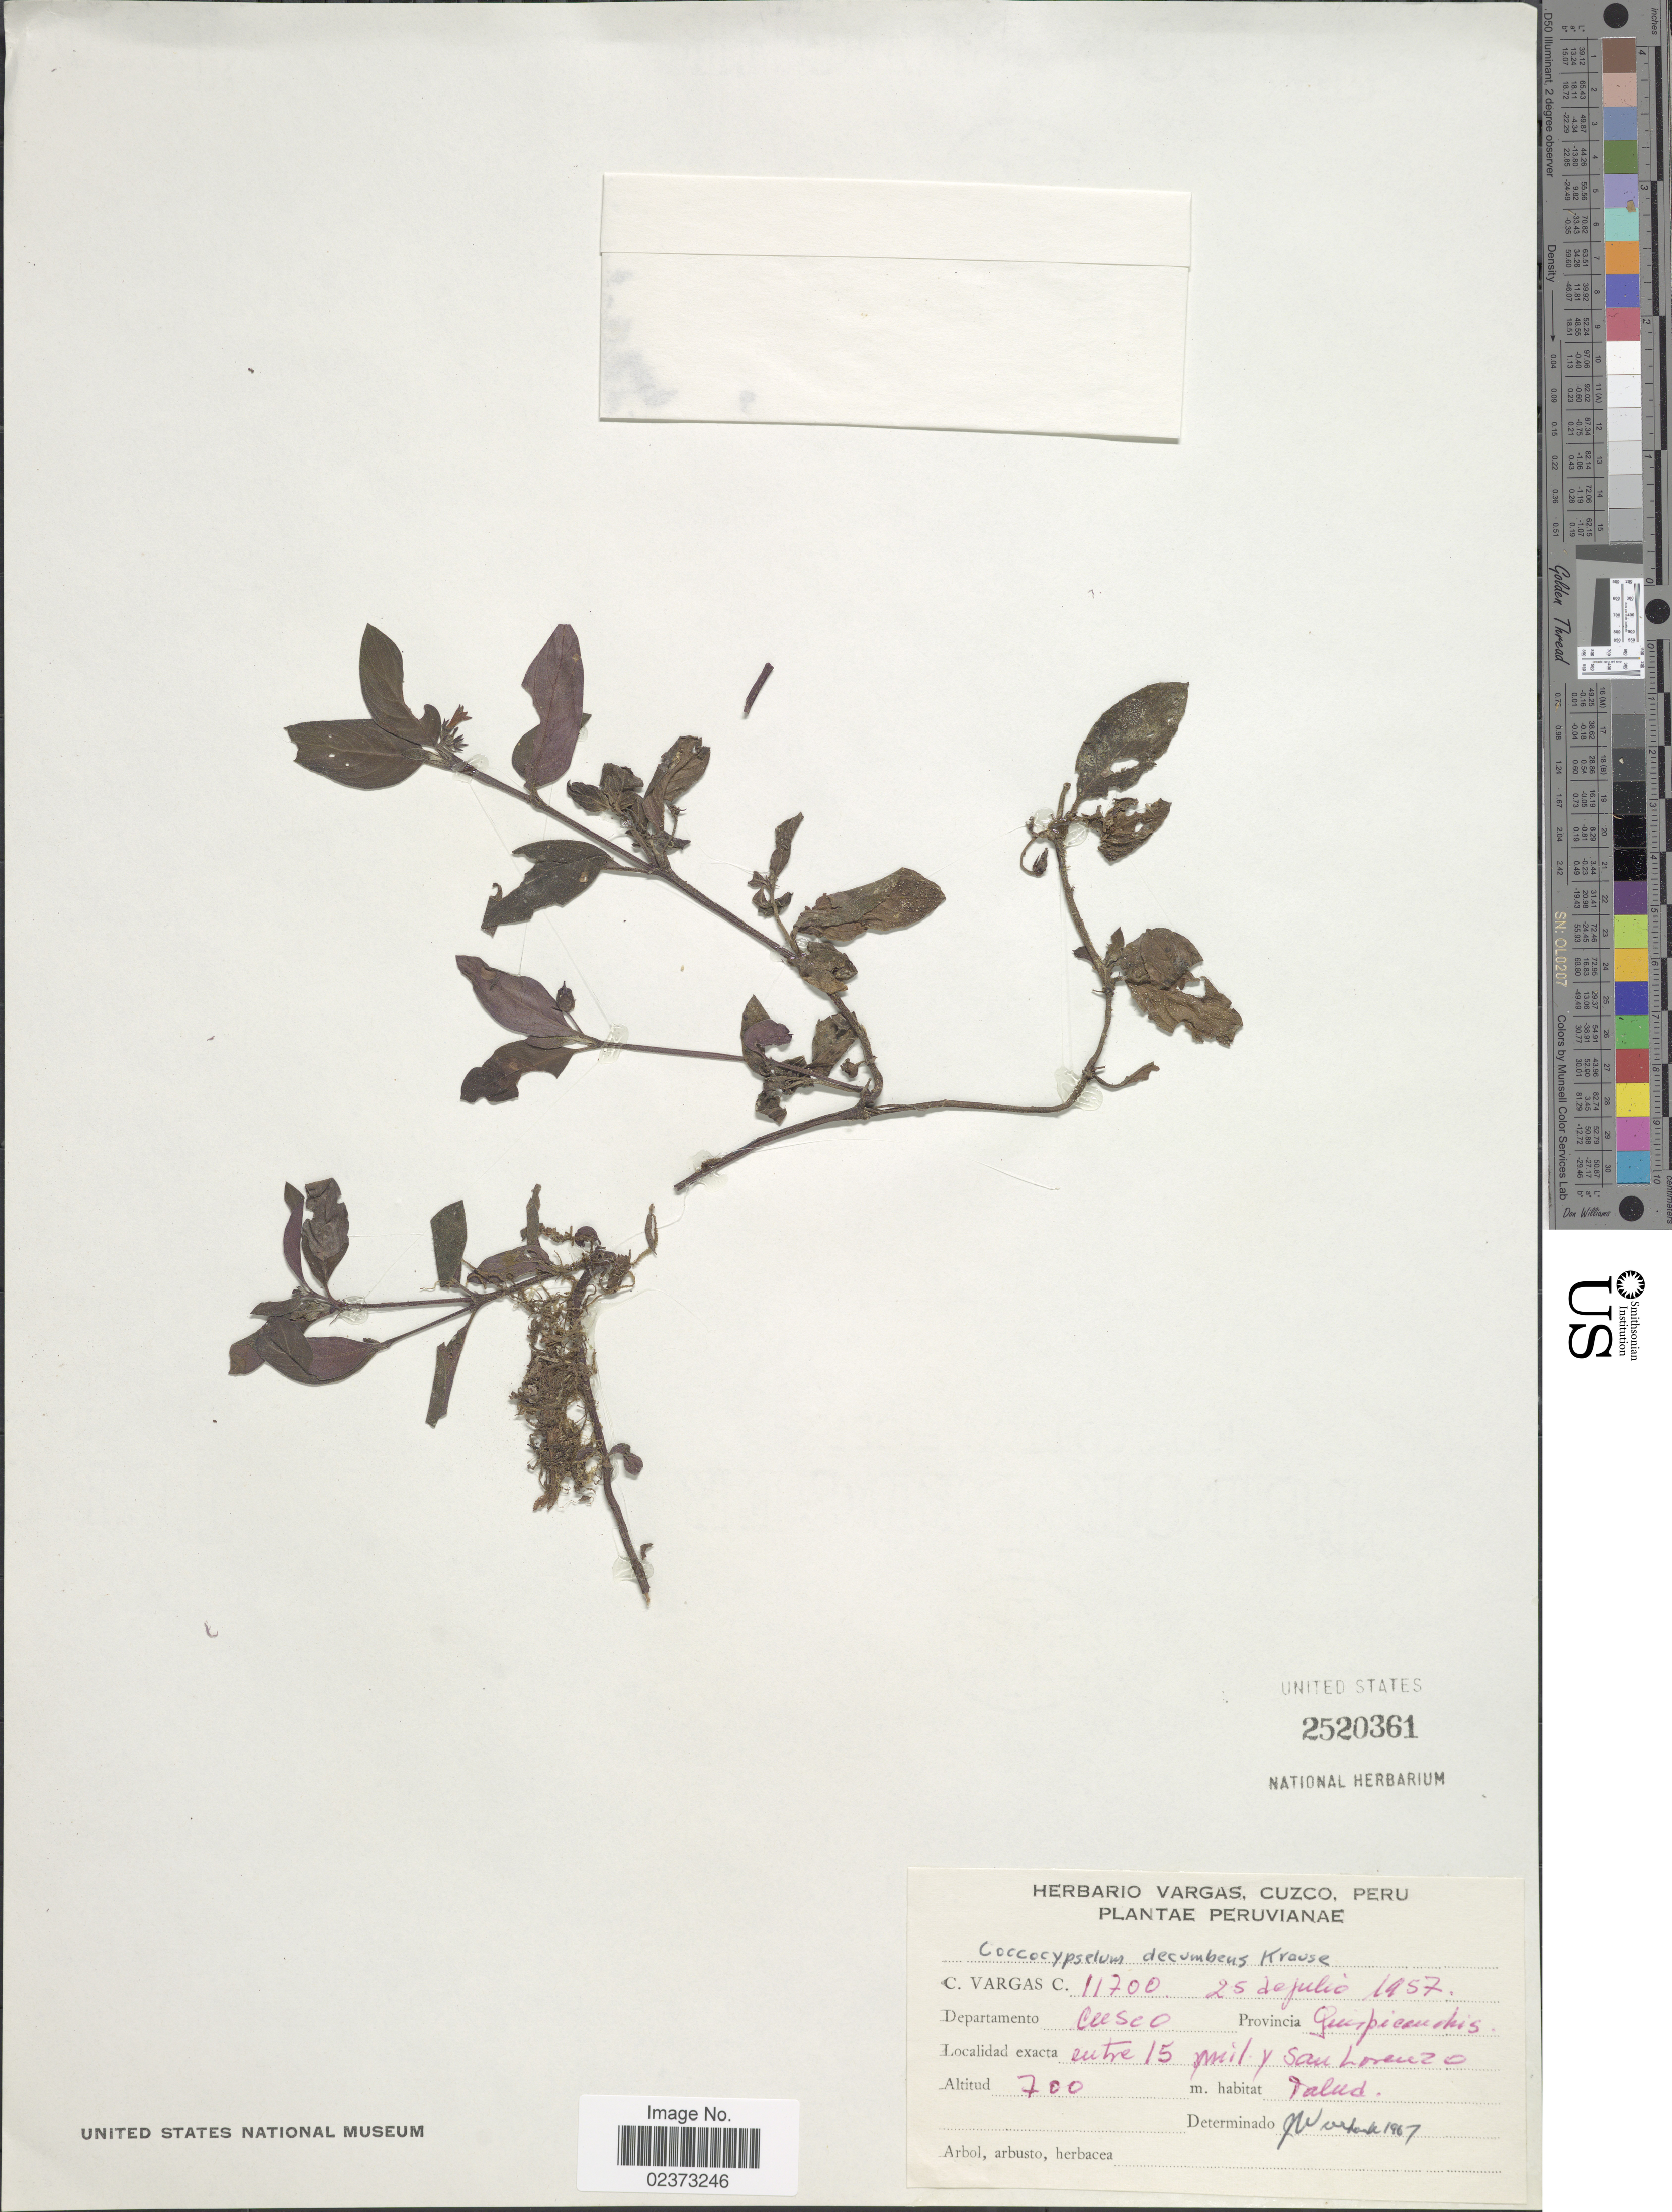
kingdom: Plantae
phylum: Tracheophyta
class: Magnoliopsida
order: Gentianales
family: Rubiaceae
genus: Coccocypselum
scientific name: Coccocypselum decumbens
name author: K. Krause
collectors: C. Vargas Calderón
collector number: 11700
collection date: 1957-07-25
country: Peru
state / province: Cusco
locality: Departamento Cuzco, Provincia Quispicanchis, entre 15 mil y San Lorenzo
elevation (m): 700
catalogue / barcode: US 2520361